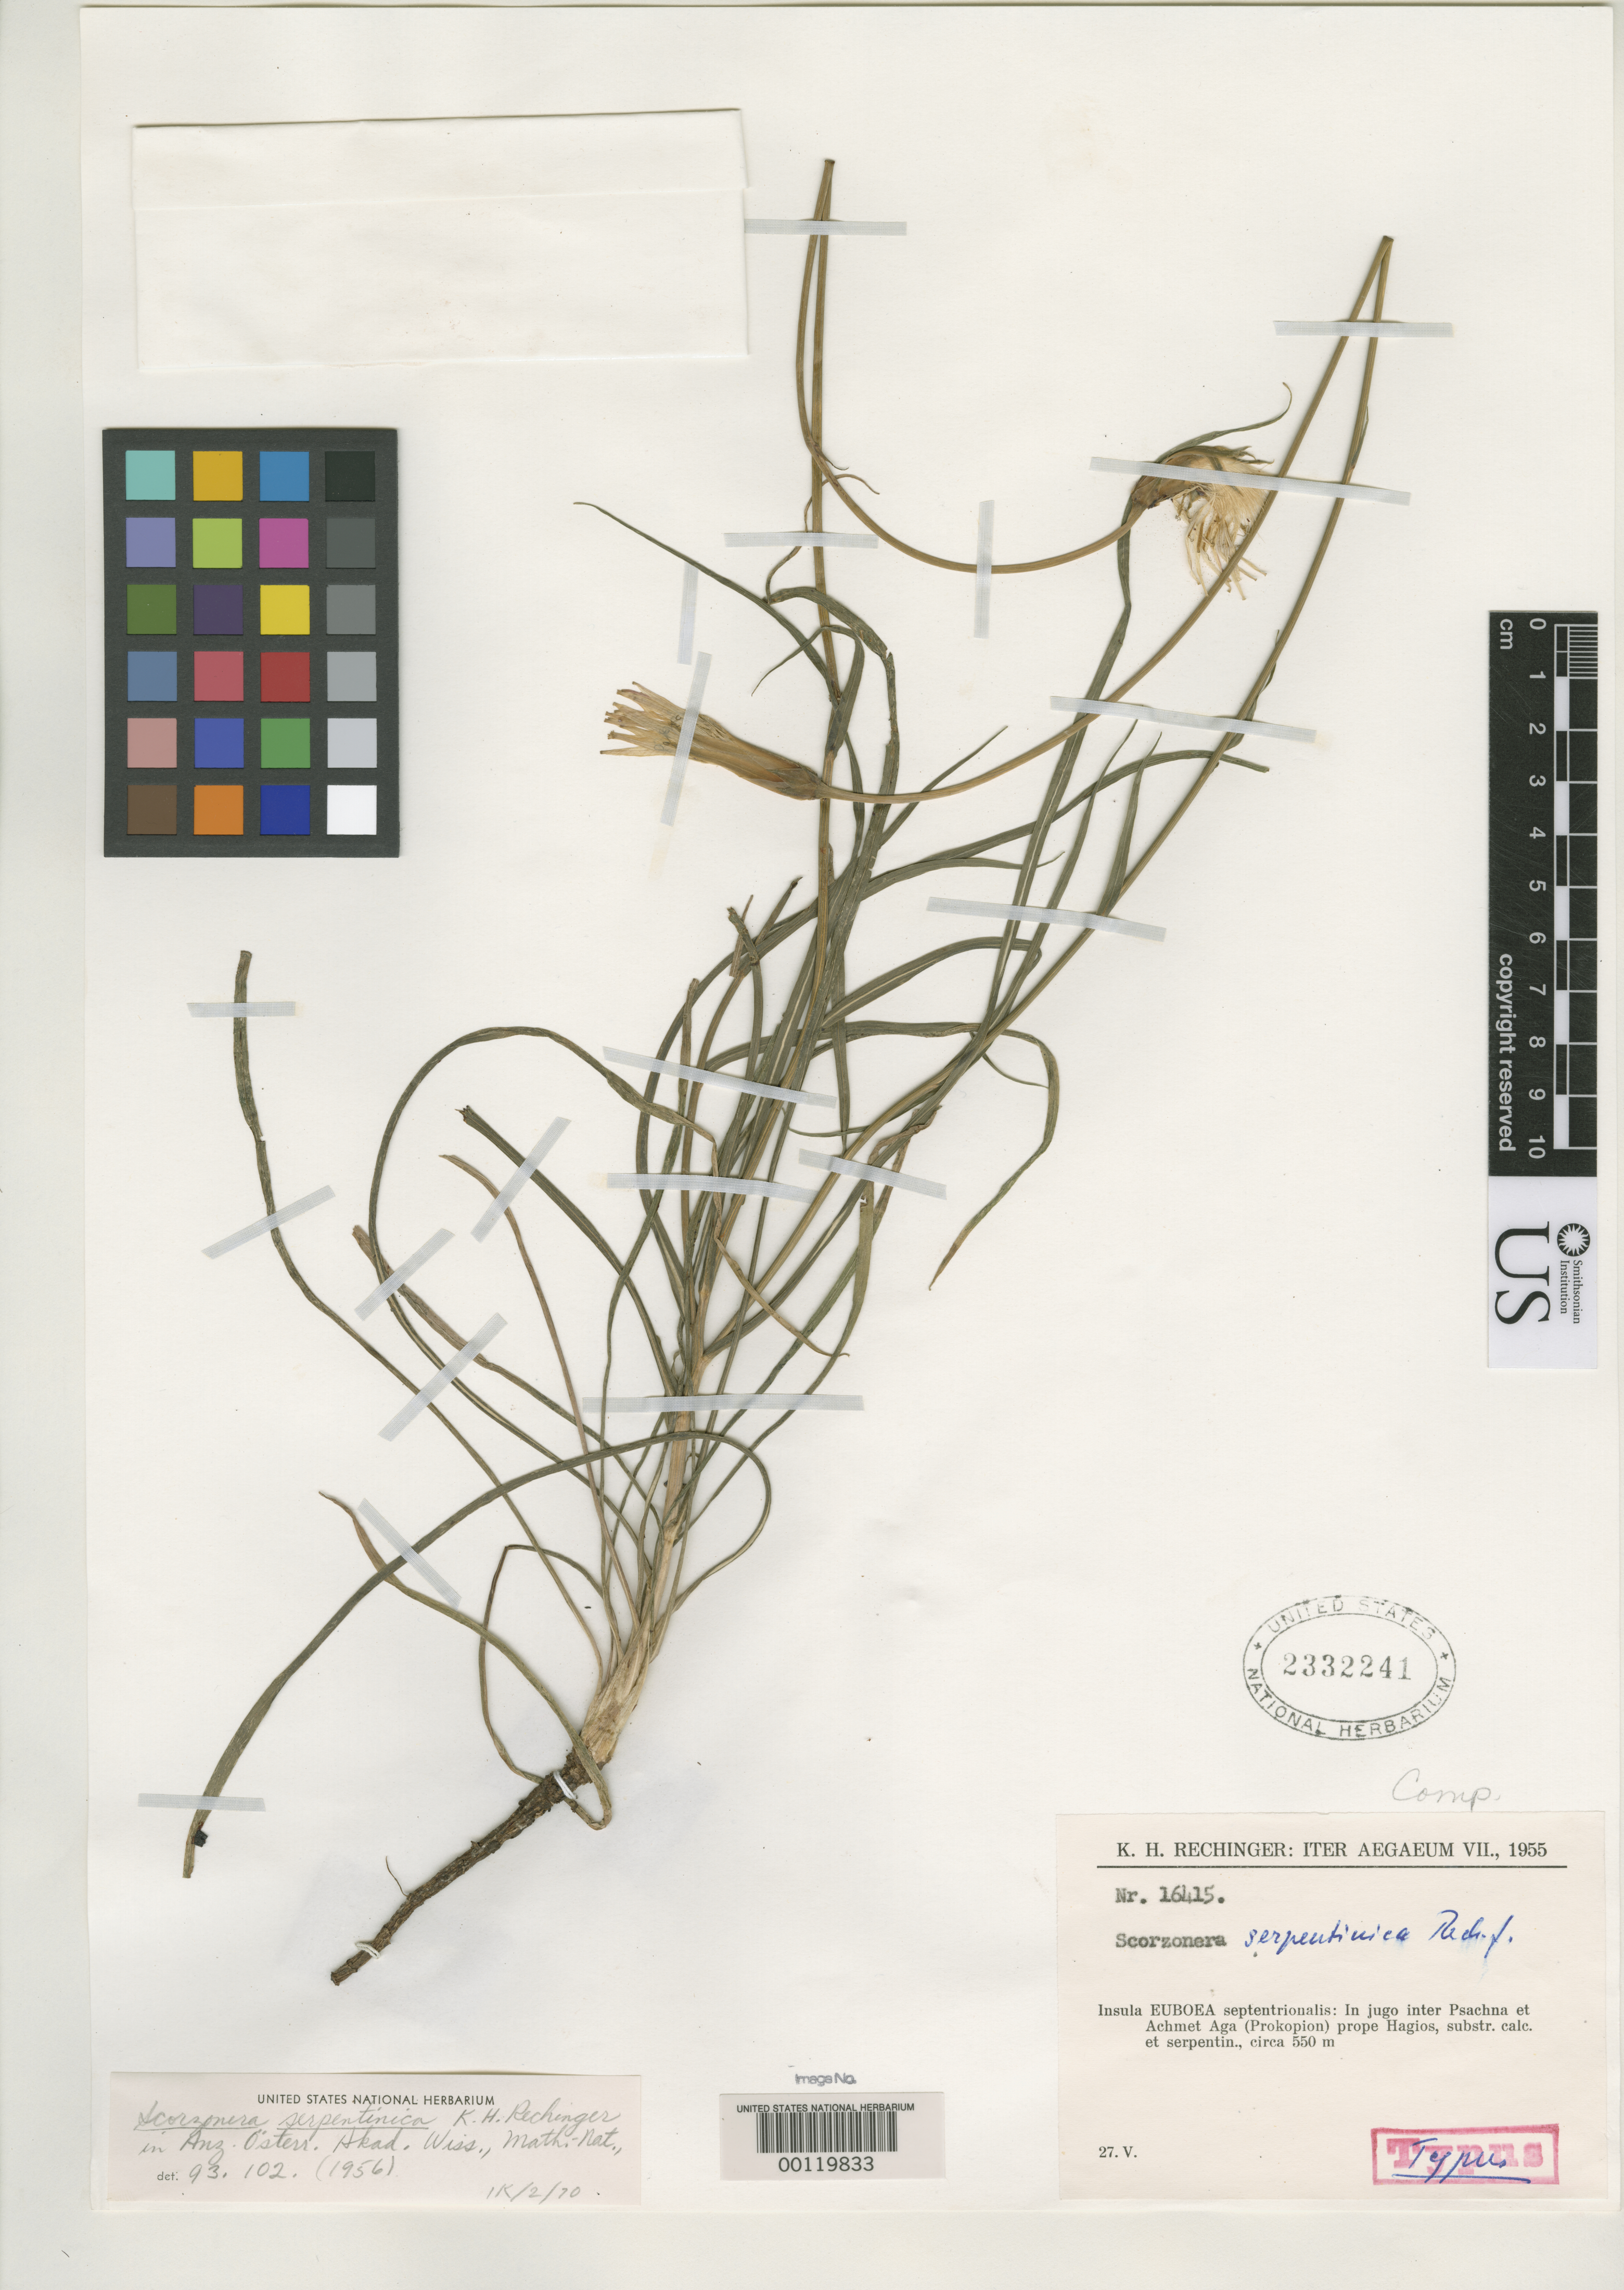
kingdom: Plantae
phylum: Tracheophyta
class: Magnoliopsida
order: Asterales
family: Asteraceae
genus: Scorzonera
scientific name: Scorzonera serpentinica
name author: Rech. f.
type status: Isotype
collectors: K. H. Rechinger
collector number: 16415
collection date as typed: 27 May 1955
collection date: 1955-05-27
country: Greece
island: Euboea Island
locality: Psachna, Achmet Aga.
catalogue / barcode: US 2332241